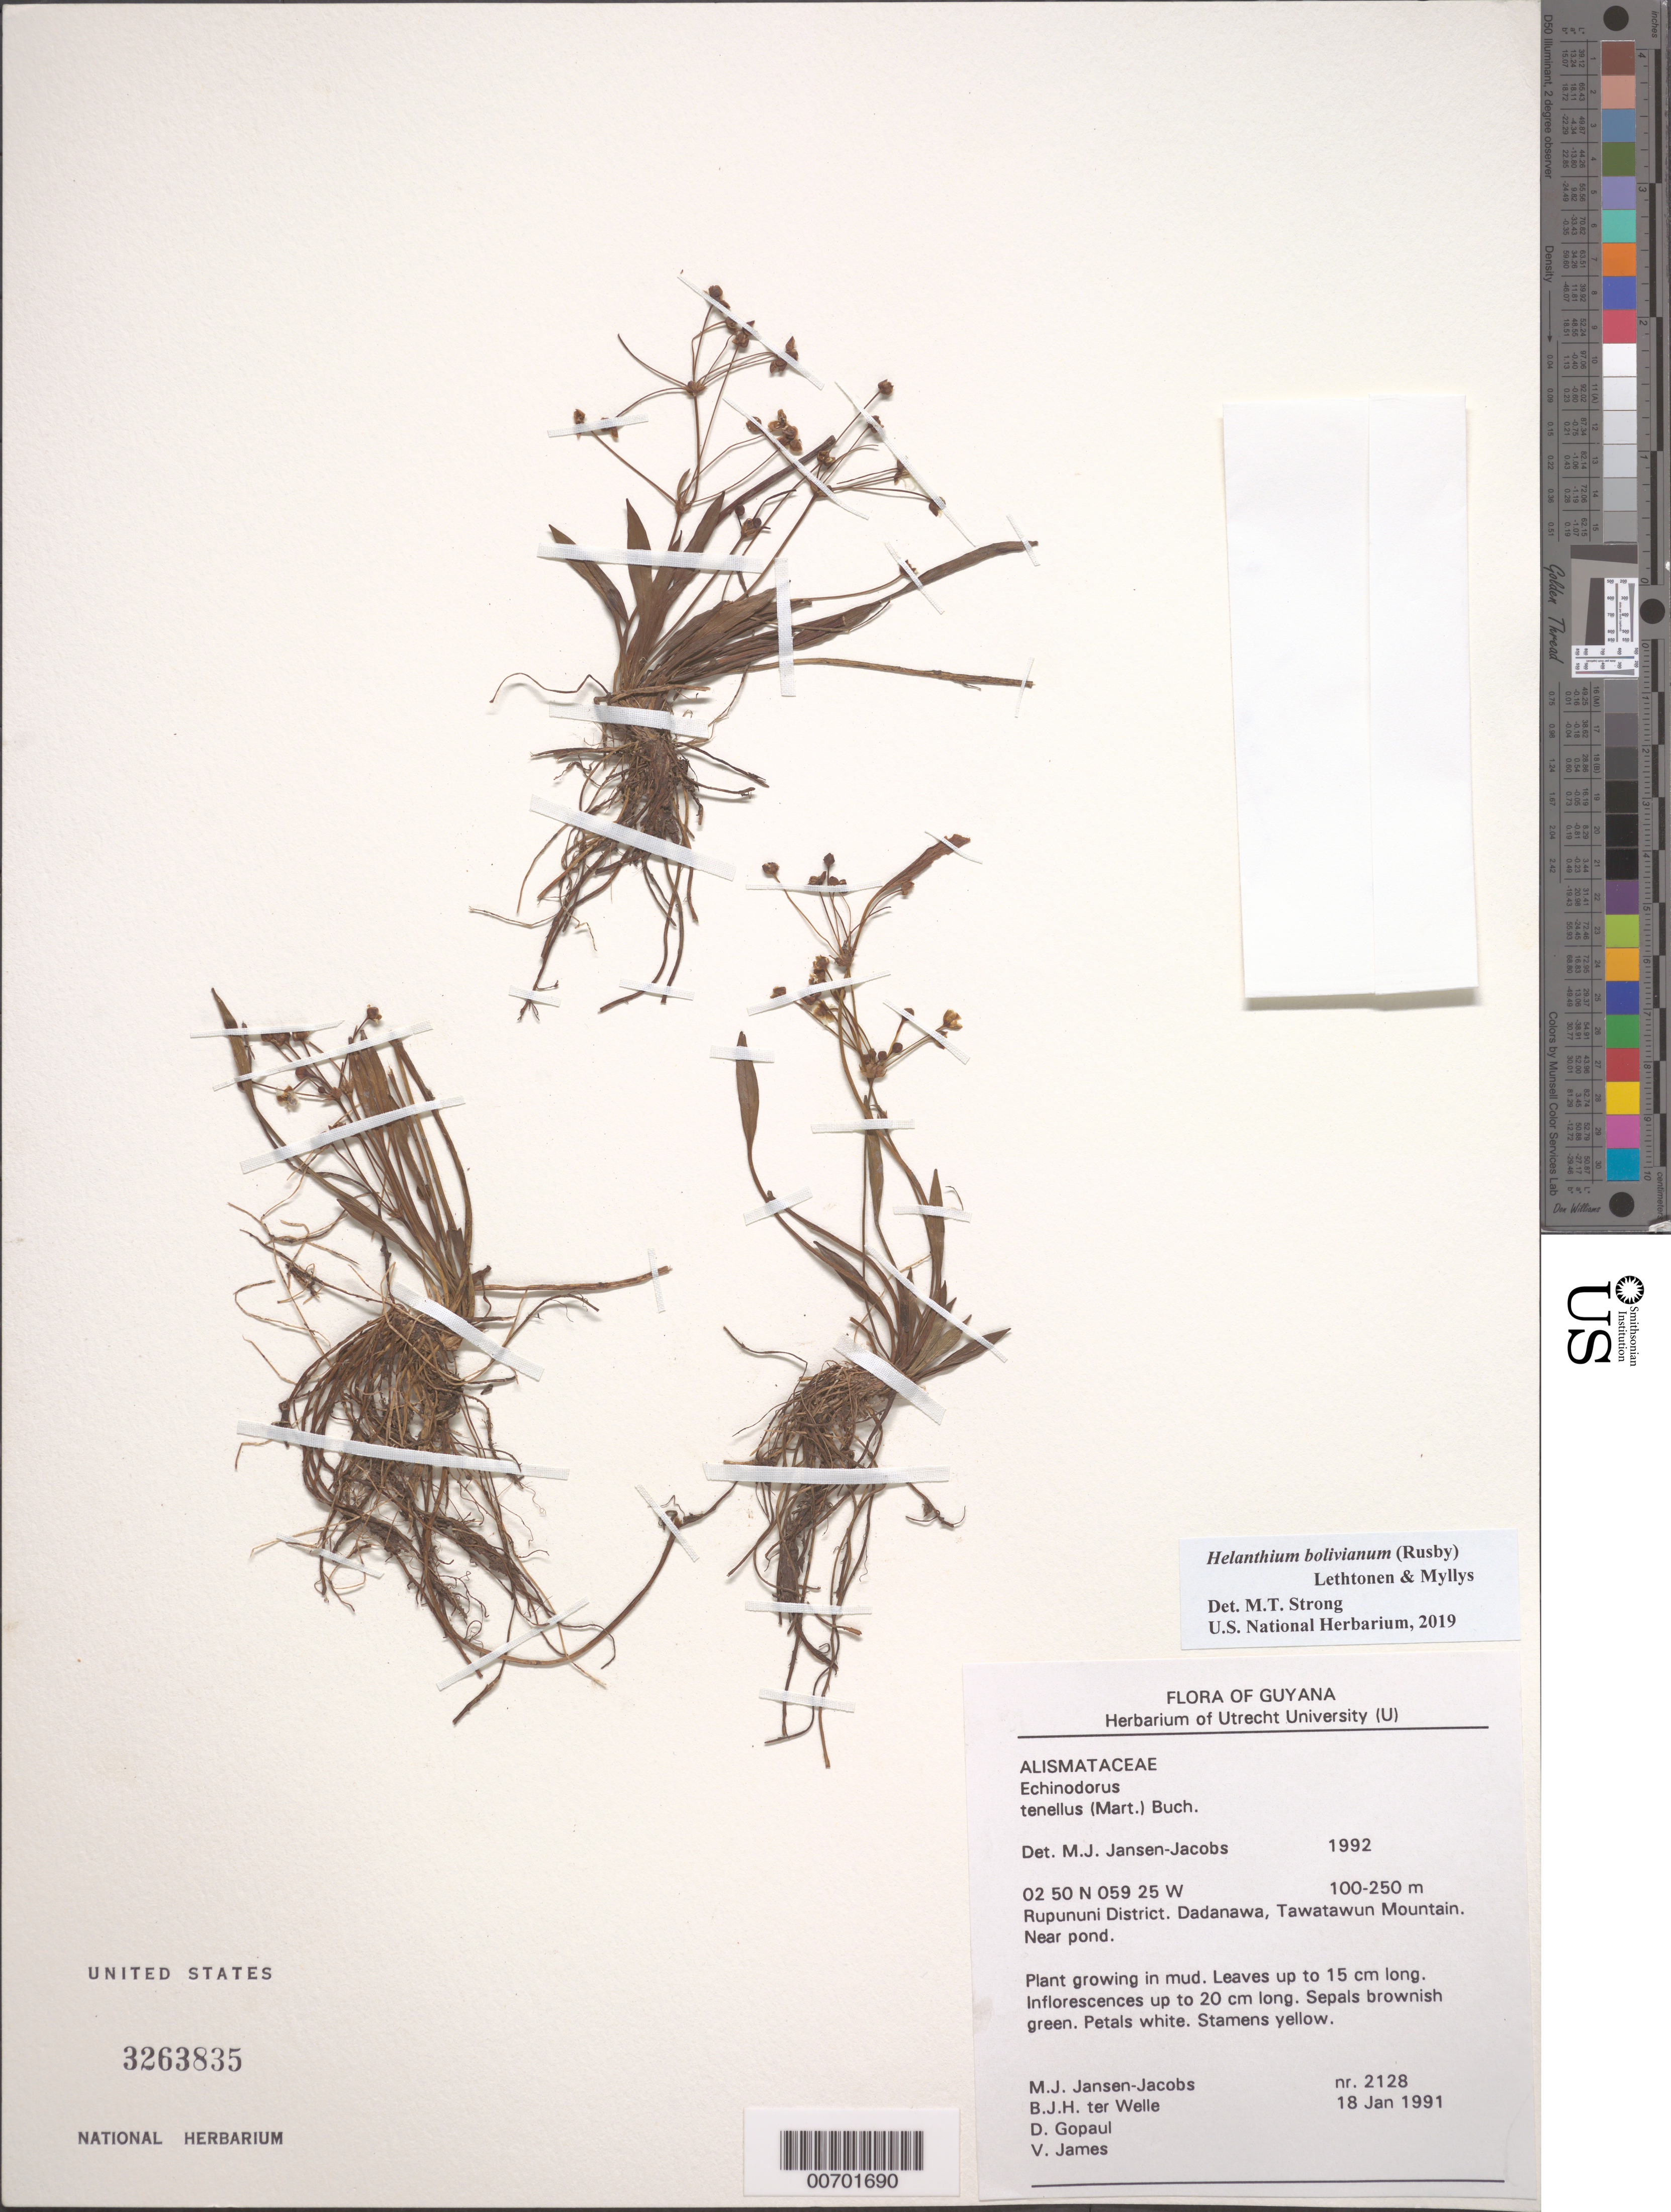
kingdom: Plantae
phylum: Tracheophyta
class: Liliopsida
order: Alismatales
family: Alismataceae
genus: Helanthium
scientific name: Helanthium bolivianum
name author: (Rusby) Lehtonen & Myllys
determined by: Strong, Mark T., (BOT), Smithsonian Institution - National Museum of Natural History (UNITED STATES)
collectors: M. J. Jansen-Jacobs, B. Welle, D. Gopaul & V. James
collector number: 2128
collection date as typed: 18-Jan-91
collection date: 1991-01-18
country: Guyana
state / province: U. Takutu-U. Essequibo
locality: Tawatawun Mountain, Dadanawa, Rupununi District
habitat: In mud near pond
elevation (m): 100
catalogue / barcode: US 3263835